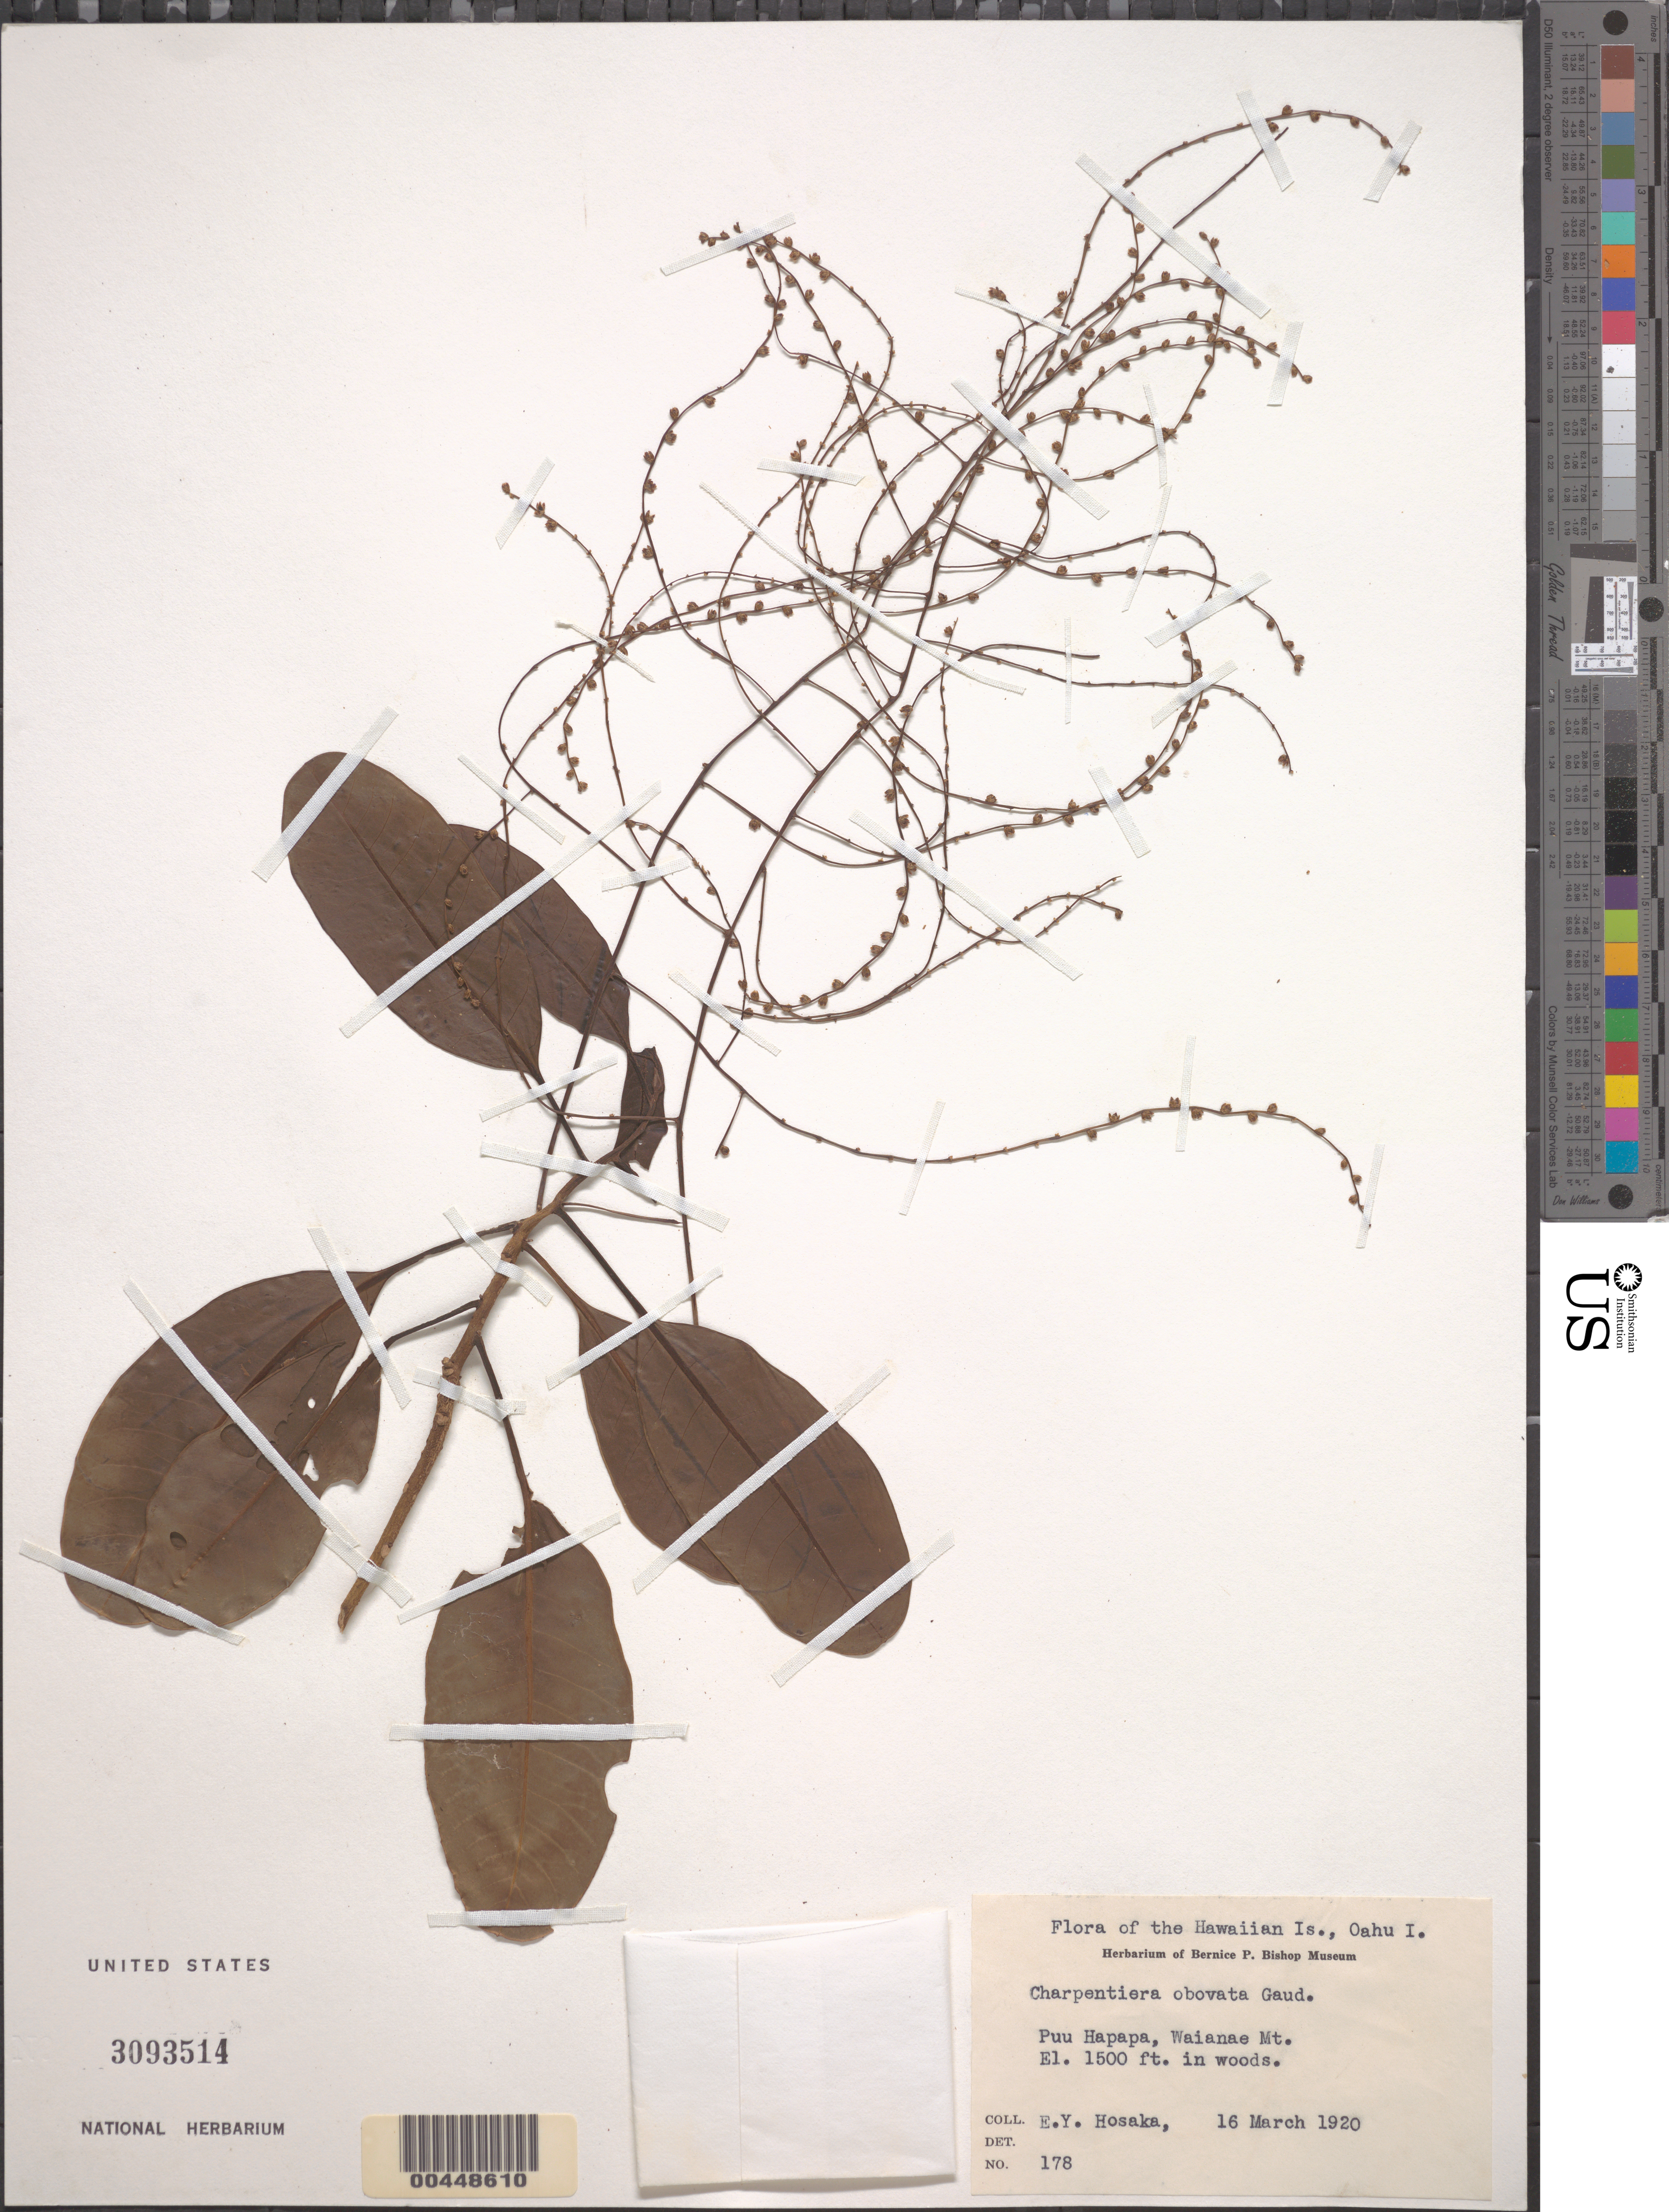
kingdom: Plantae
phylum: Tracheophyta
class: Magnoliopsida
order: Caryophyllales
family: Amaranthaceae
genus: Charpentiera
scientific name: Charpentiera obovata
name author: Gaudich.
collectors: E. Y. Hosaka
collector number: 178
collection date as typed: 16 Mar 1920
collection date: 1920-03-16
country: United States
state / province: Hawaii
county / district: Honolulu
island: Oahu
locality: Puu Hapapa, Waianae Mt.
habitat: Woods.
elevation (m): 457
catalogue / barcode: US 3093514